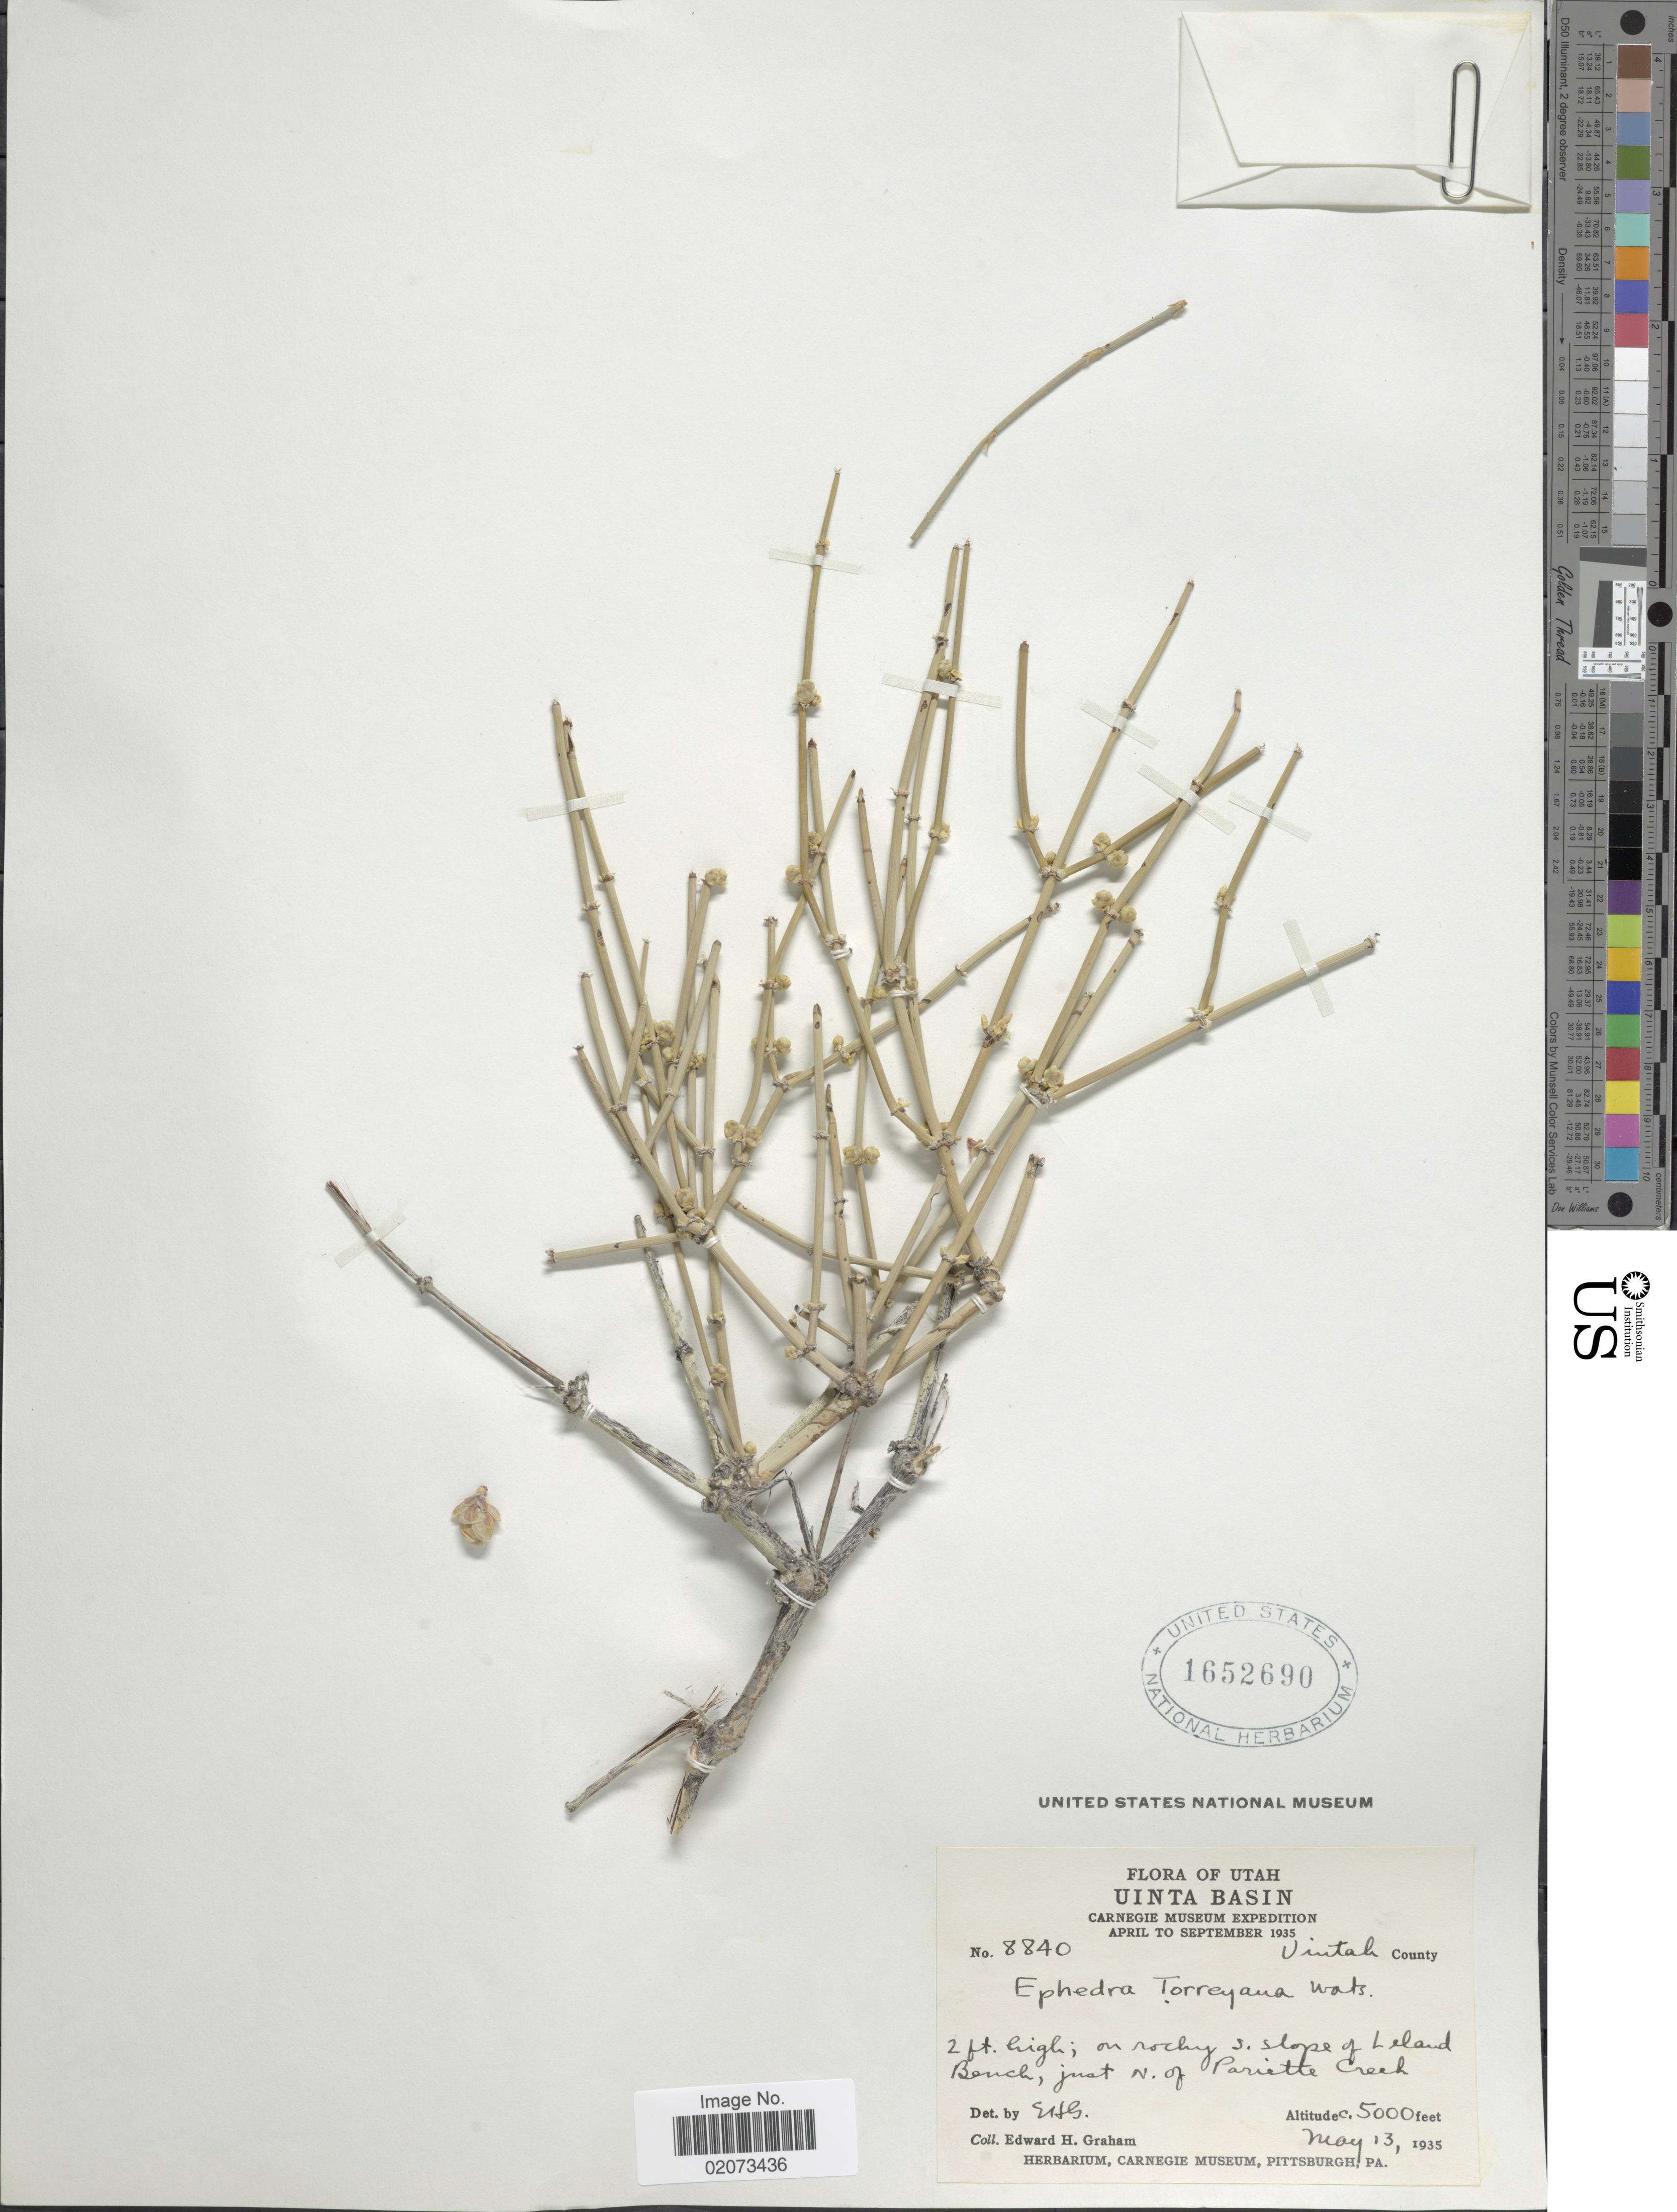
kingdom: Plantae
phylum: Tracheophyta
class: Gnetopsida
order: Ephedrales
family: Ephedraceae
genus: Ephedra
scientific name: Ephedra torreyana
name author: S. Watson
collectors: E. H. Graham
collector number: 8840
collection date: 1935-05-13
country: United States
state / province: Utah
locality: Utah Basin. S. slope of Leland Bench, just N. of Pariette Creek.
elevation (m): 1524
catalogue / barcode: US 1652690